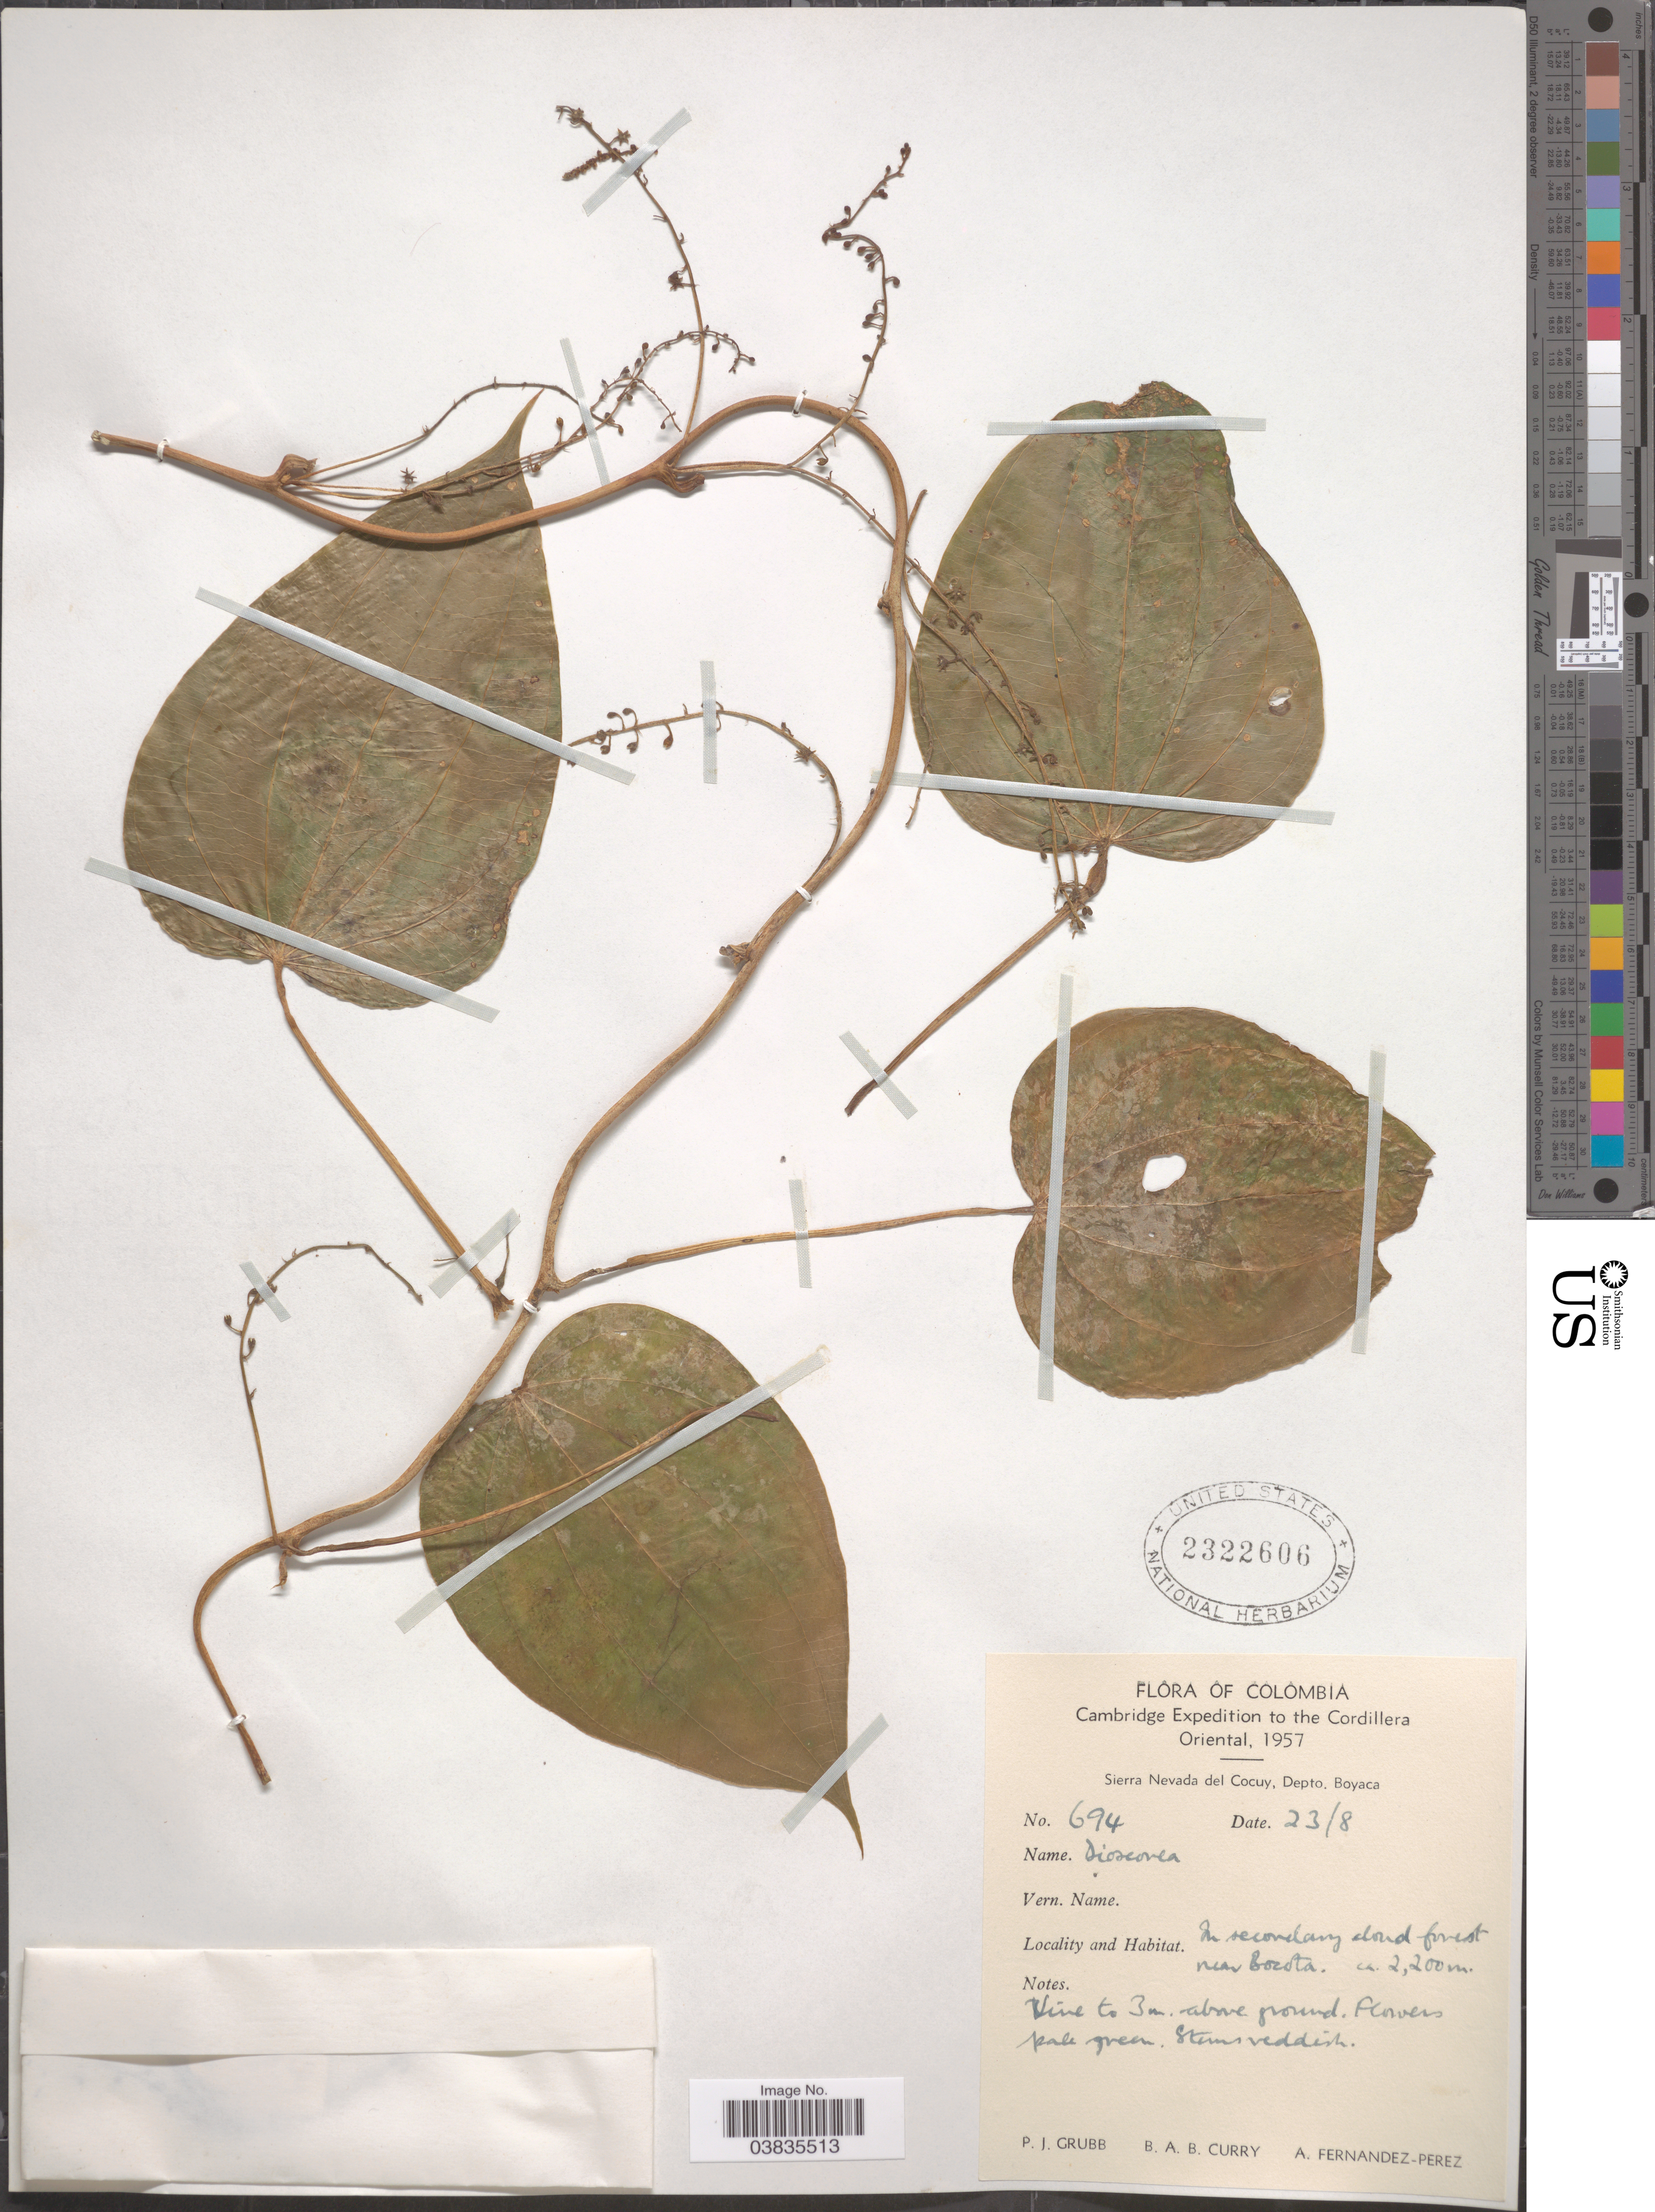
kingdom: Plantae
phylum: Tracheophyta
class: Liliopsida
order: Dioscoreales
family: Dioscoreaceae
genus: Dioscorea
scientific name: Dioscorea sp.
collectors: P. J. Grubb, B. A. B. Curry & A. Fernández-Pérez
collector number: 694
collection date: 1957-08-23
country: Colombia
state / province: Boyacá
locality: The Cordillera Oriental. Sierra Nevada del Cocuy, Depto. Boyaca. In secondary forest near Bocota.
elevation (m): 2200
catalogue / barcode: US 2322606